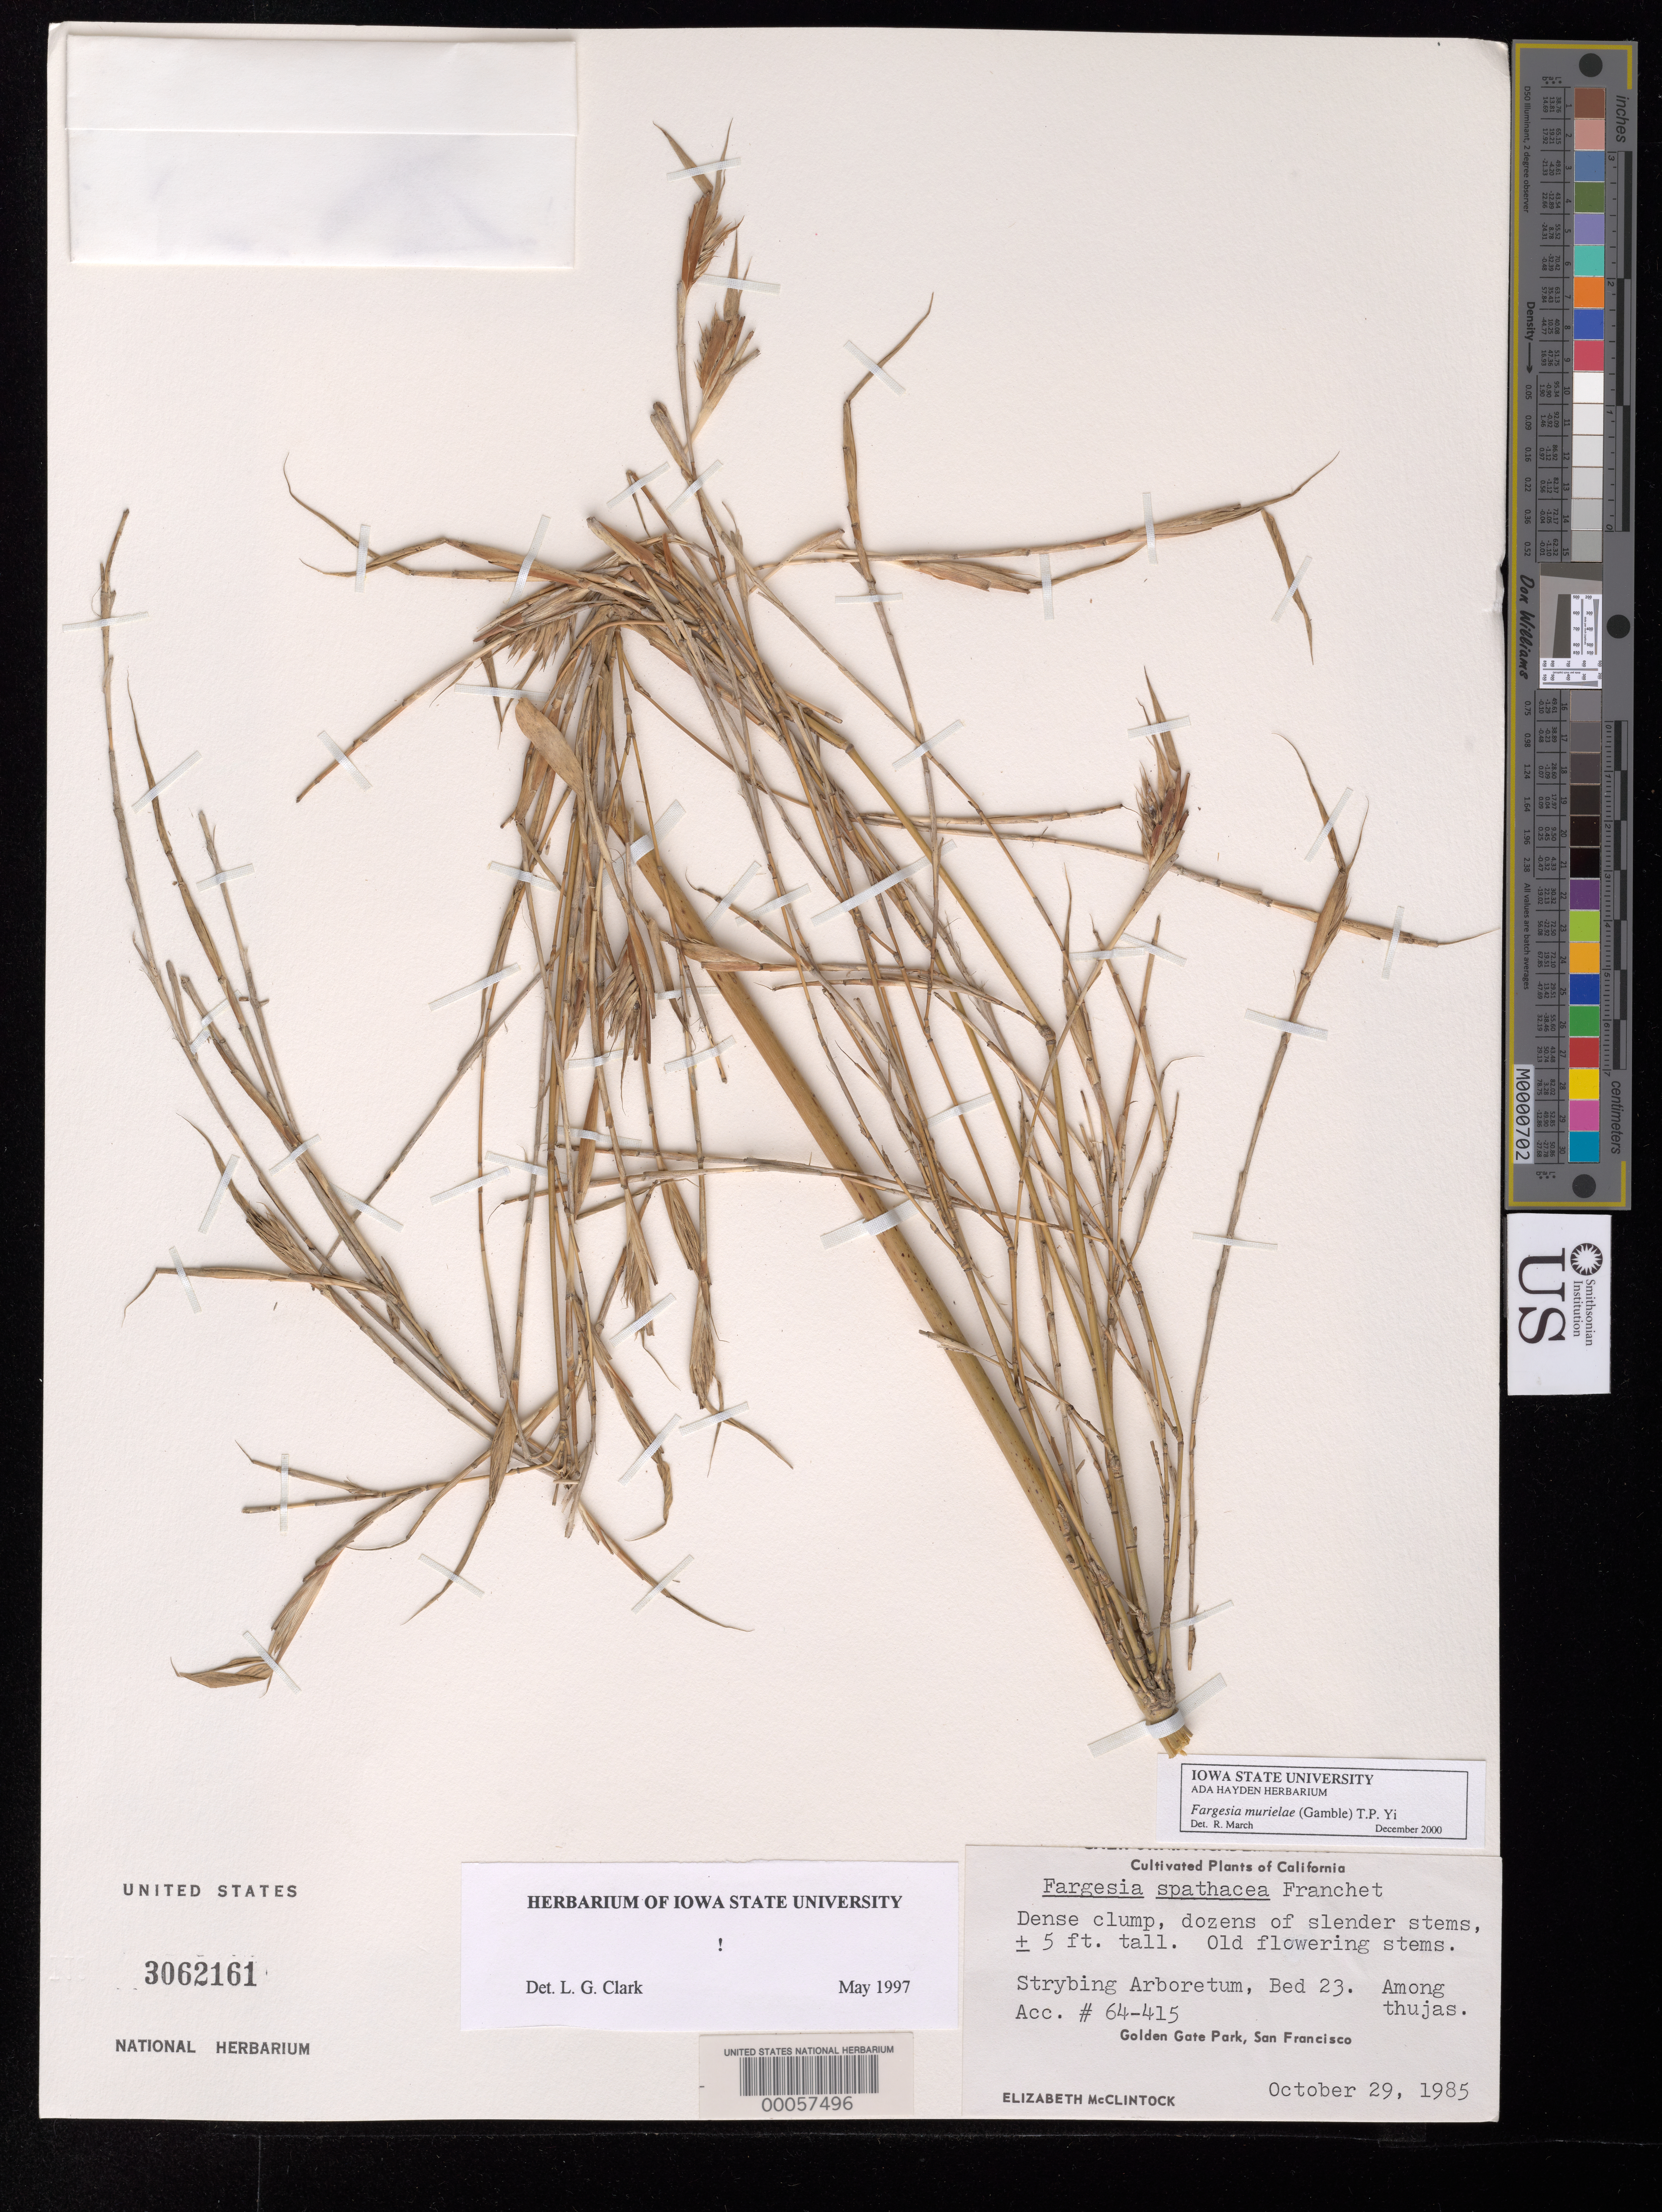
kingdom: Plantae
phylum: Tracheophyta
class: Liliopsida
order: Poales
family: Poaceae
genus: Fargesia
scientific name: Fargesia murielae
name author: (Gamble) T.P. Yi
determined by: March, R.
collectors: E. McClintock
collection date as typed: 29 Oct 1985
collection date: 1985-10-29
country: United States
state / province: California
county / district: San Francisco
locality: Strybing Arboretum, Golden Gate Park, San Francisco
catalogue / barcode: US 3062161